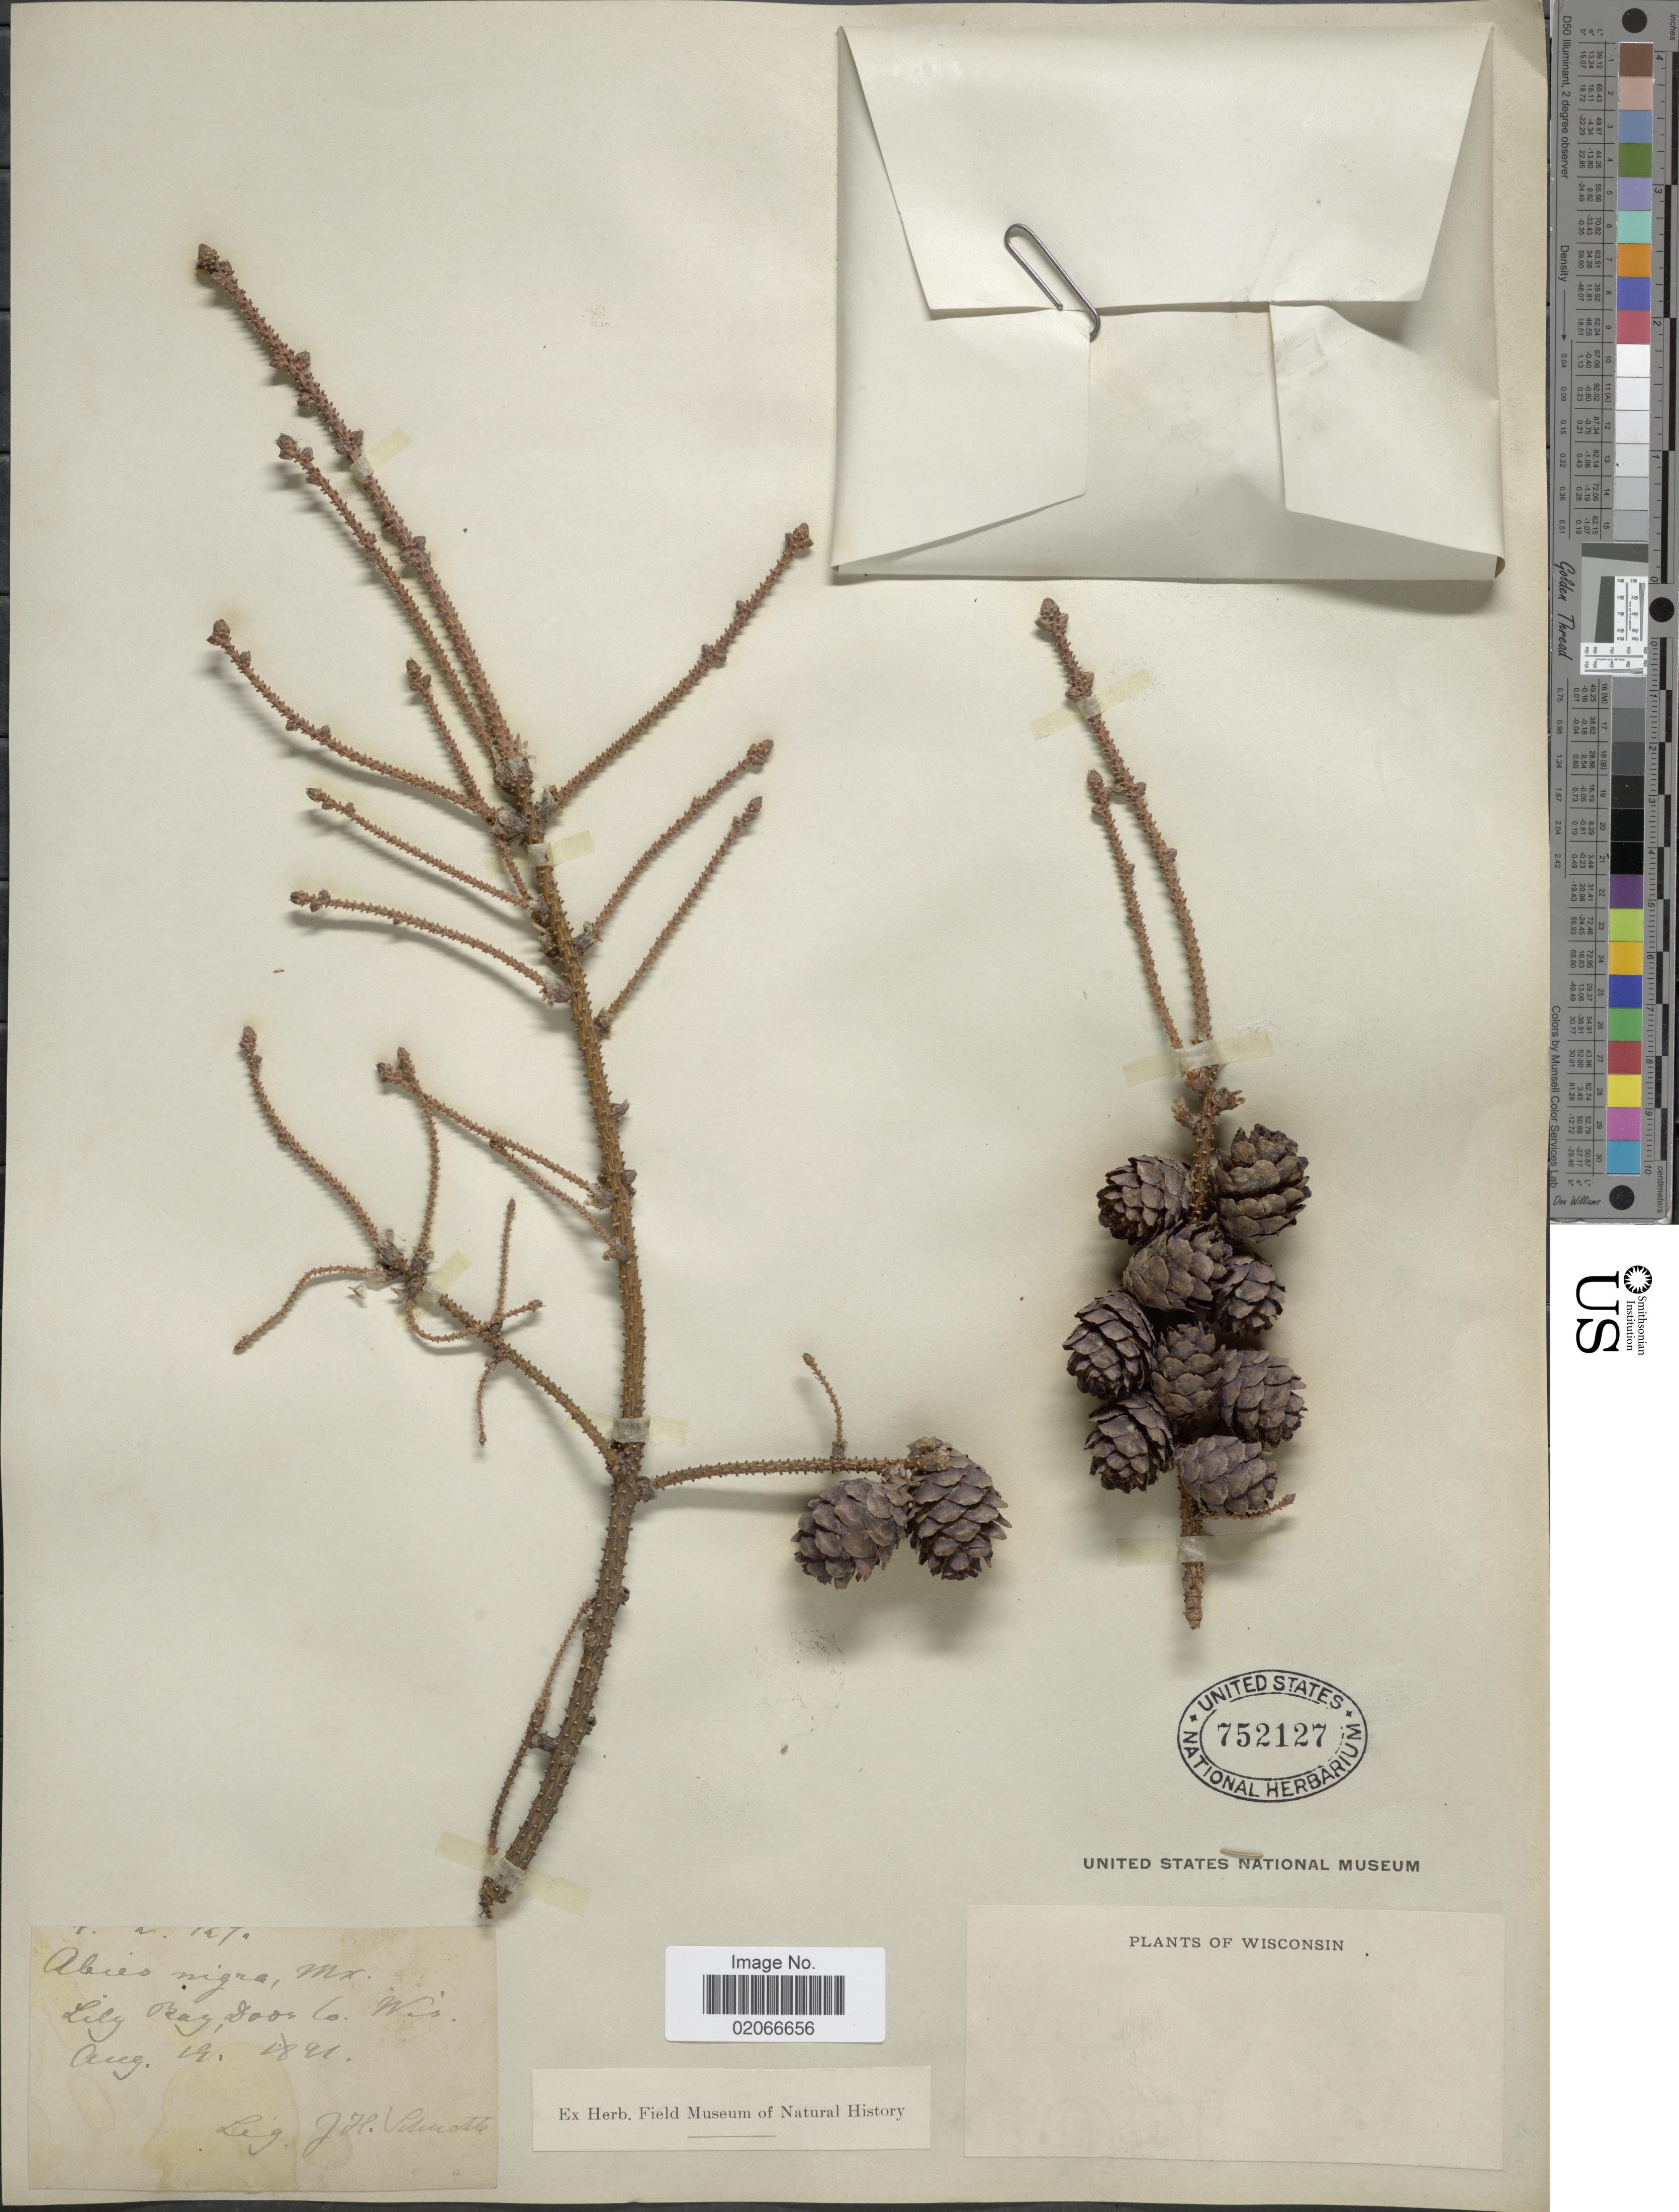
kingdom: Plantae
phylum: Tracheophyta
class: Pinopsida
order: Pinales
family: Pinaceae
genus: Picea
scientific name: Picea mariana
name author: (Mill.) Britton, Stearns & Poggenb.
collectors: J. H. Schuette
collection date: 1891-08-19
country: United States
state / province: Wisconsin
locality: Lily Bay, Door Co.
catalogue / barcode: US 752127